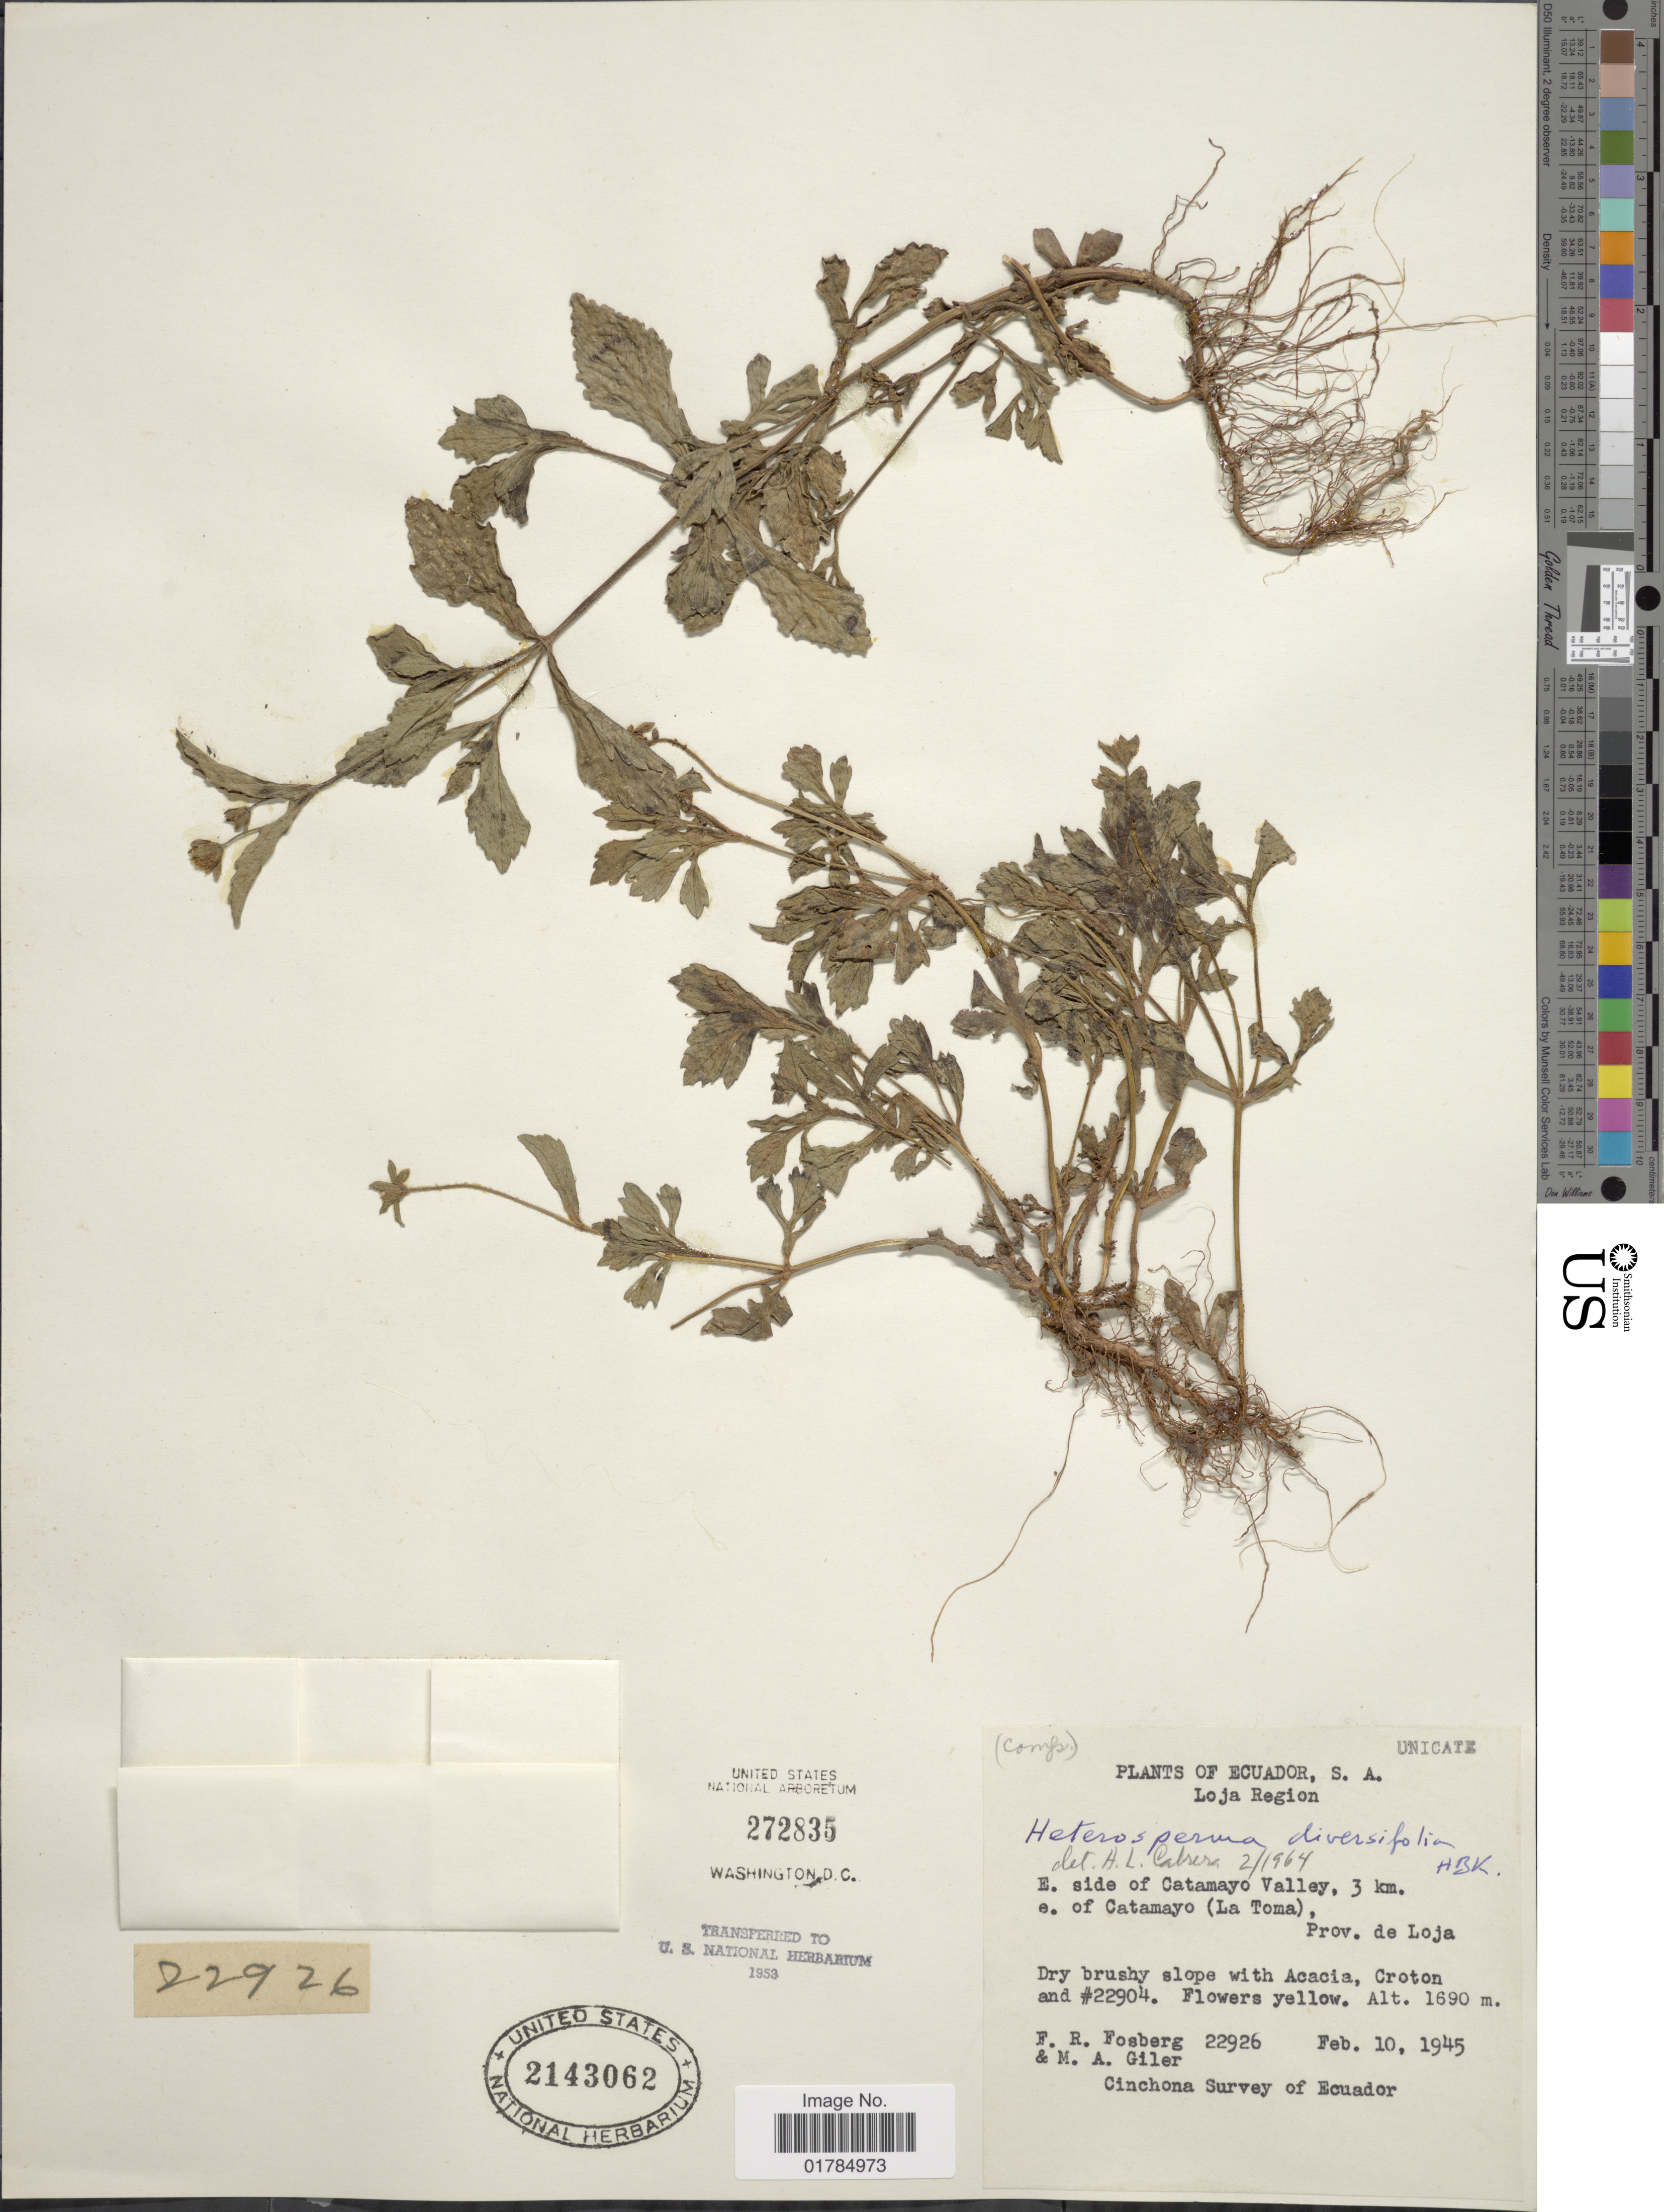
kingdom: Plantae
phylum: Tracheophyta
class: Magnoliopsida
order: Asterales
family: Asteraceae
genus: Heterosperma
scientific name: Heterosperma diversifolium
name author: Kunth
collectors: F. R. Fosberg & M. Giler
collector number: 22926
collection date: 1945-10-10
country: Ecuador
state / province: Loja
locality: E. side of Catamayo Valley, 3 km e. of Catamayo (La Toma)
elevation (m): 1690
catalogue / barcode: US 2143062